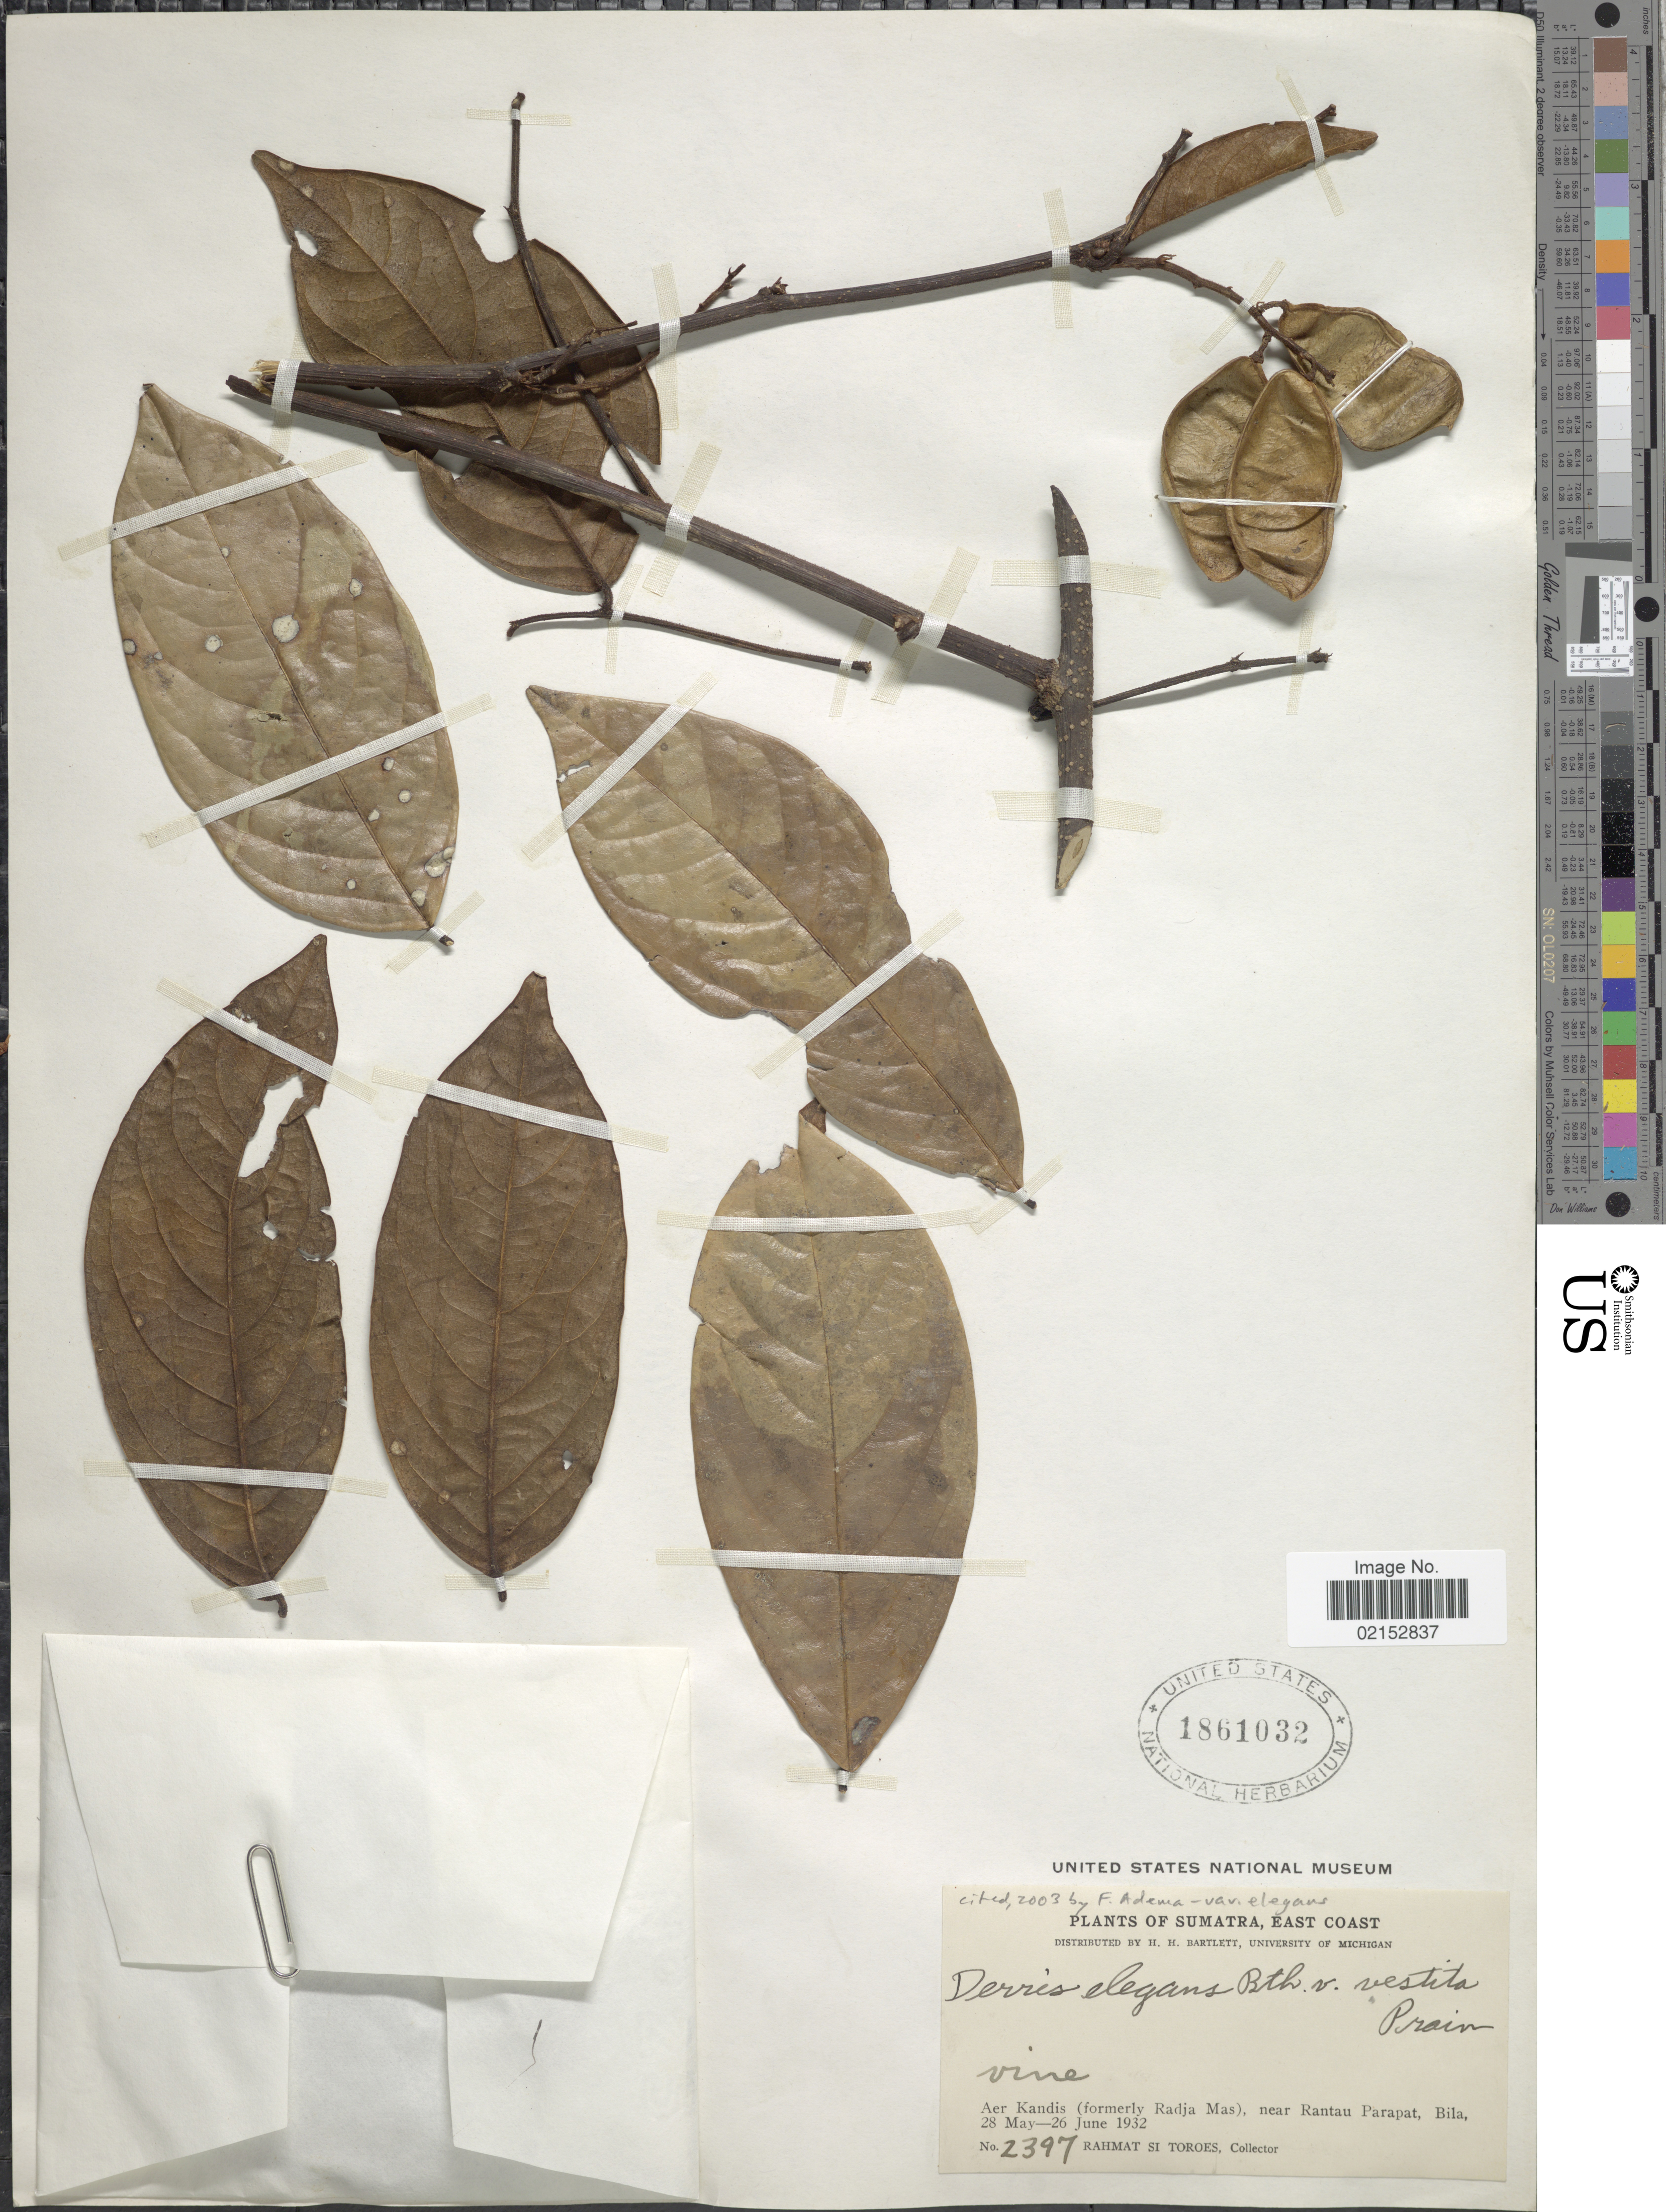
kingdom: Plantae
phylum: Tracheophyta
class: Magnoliopsida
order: Fabales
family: Fabaceae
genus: Derris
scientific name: Derris elegans var. elegans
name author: Benth.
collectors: Rahmat Si Boeea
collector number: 2397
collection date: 1932-05-28/1932-06-26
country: Indonesia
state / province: Sumatra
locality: East Coast, Aer Kandis (formerly Radja Mas), near Rantau Parapat, Bila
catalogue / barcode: US 1861032